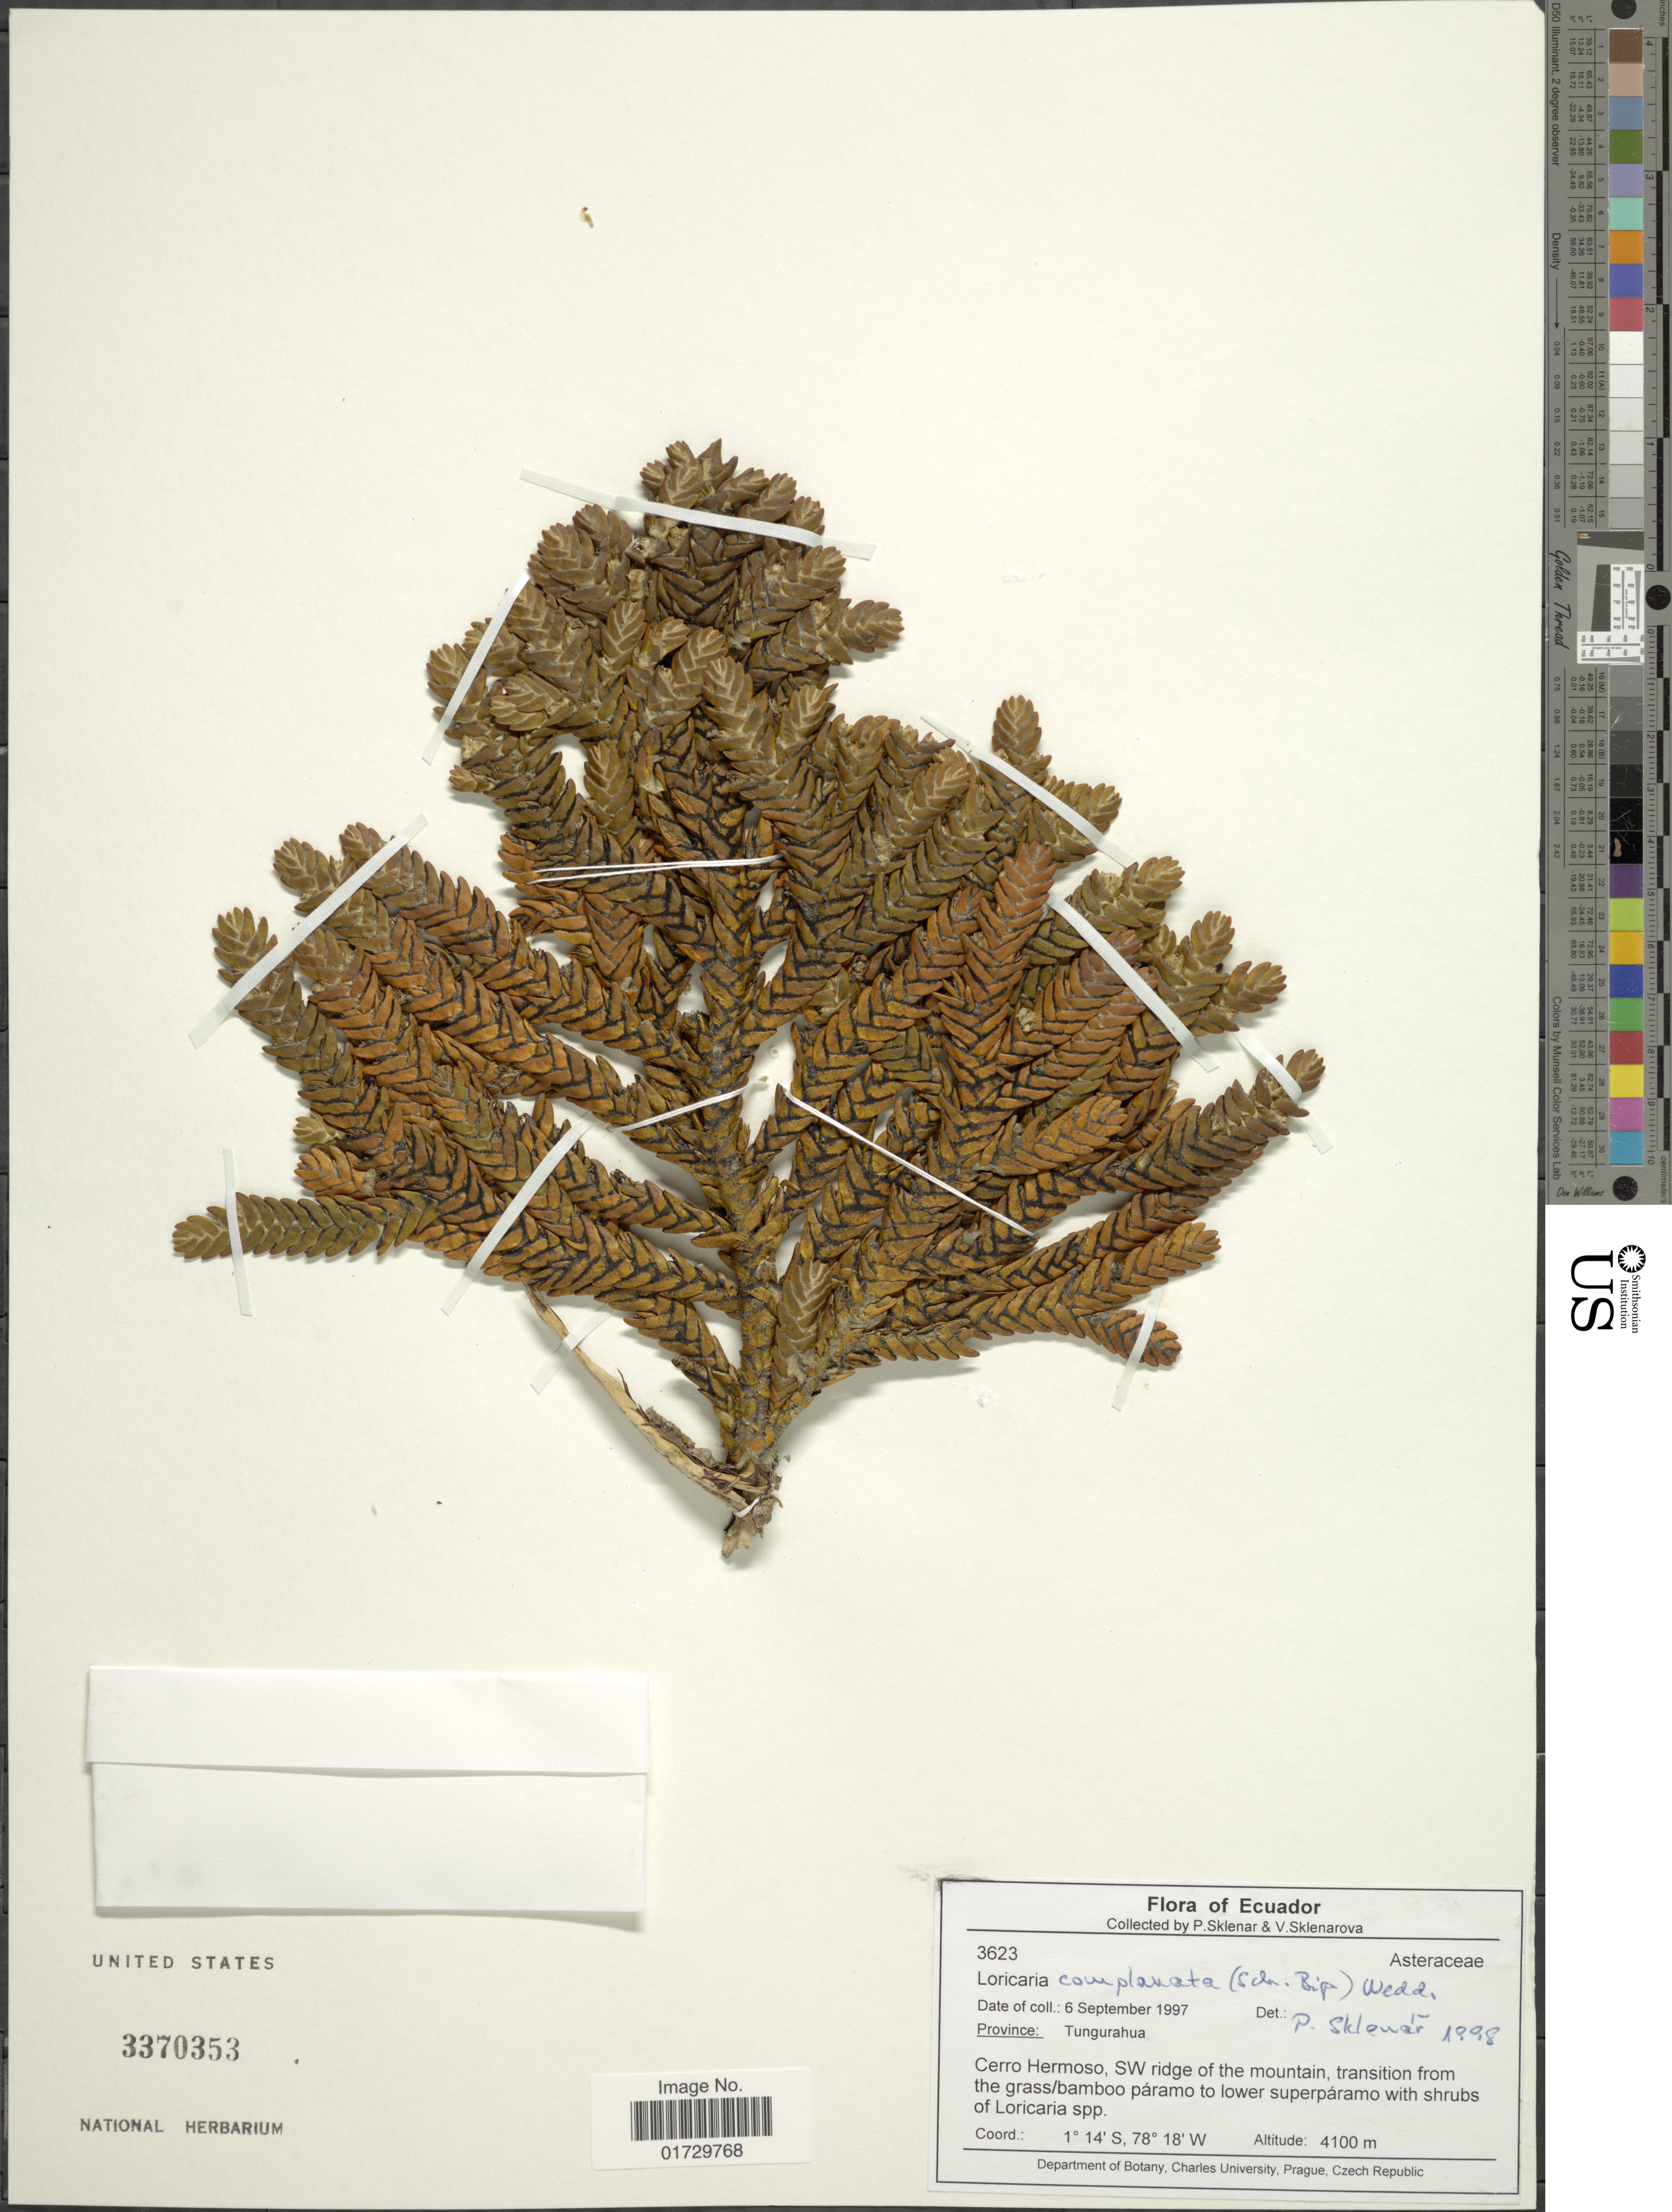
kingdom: Plantae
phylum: Tracheophyta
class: Magnoliopsida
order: Asterales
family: Asteraceae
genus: Loricaria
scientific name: Loricaria complanata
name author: (Sch. Bip.) Wedd.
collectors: P. Sklenár & V. Sklenárová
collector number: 3623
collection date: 1997-09-06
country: Ecuador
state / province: Tungurahua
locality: Cerro Hermoso, SW ridge of the mountain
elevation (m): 4100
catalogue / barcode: US 3370353